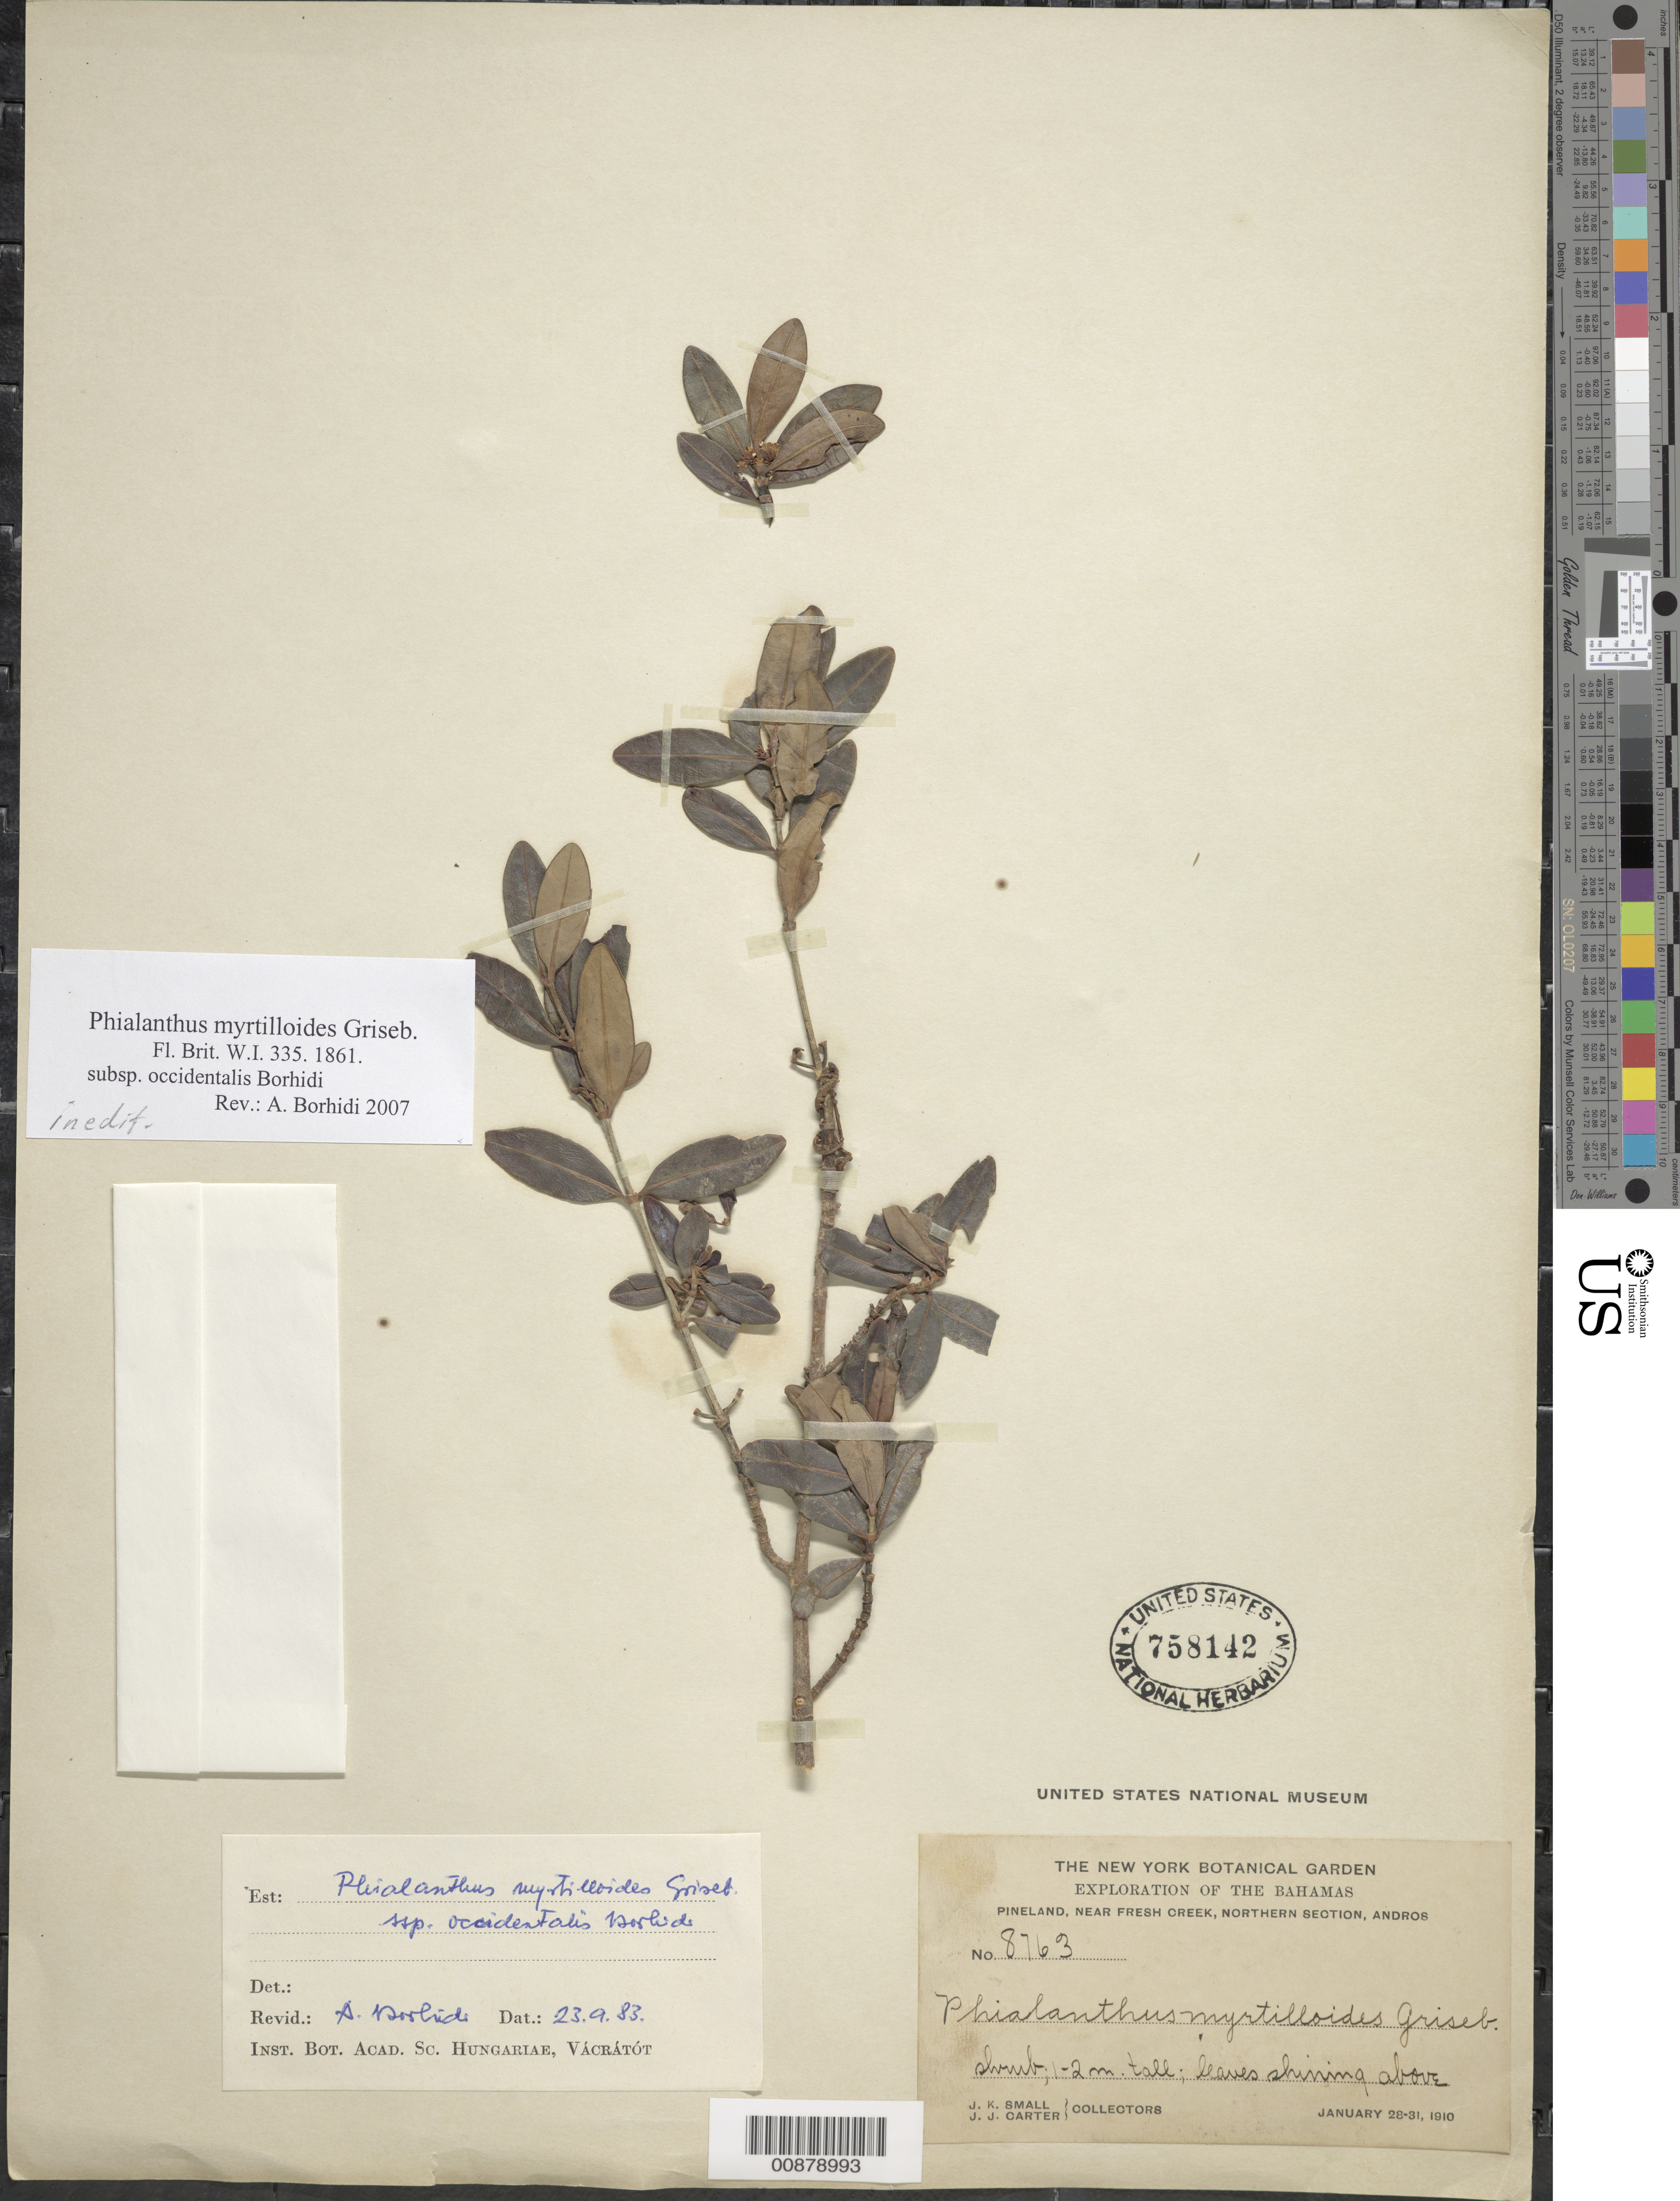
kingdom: Plantae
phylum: Tracheophyta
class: Magnoliopsida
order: Gentianales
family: Rubiaceae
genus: Phialanthus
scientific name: Phialanthus myrtilloides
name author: Griseb.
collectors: J. K. Small & J. J. Carter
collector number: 8763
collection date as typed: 28 Jan 1910 to 31 Jan 1910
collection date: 1910-01-28/1910-01-31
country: Bahamas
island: Andros Island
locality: Near fresh creek, northern section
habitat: Pineland.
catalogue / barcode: US 758142